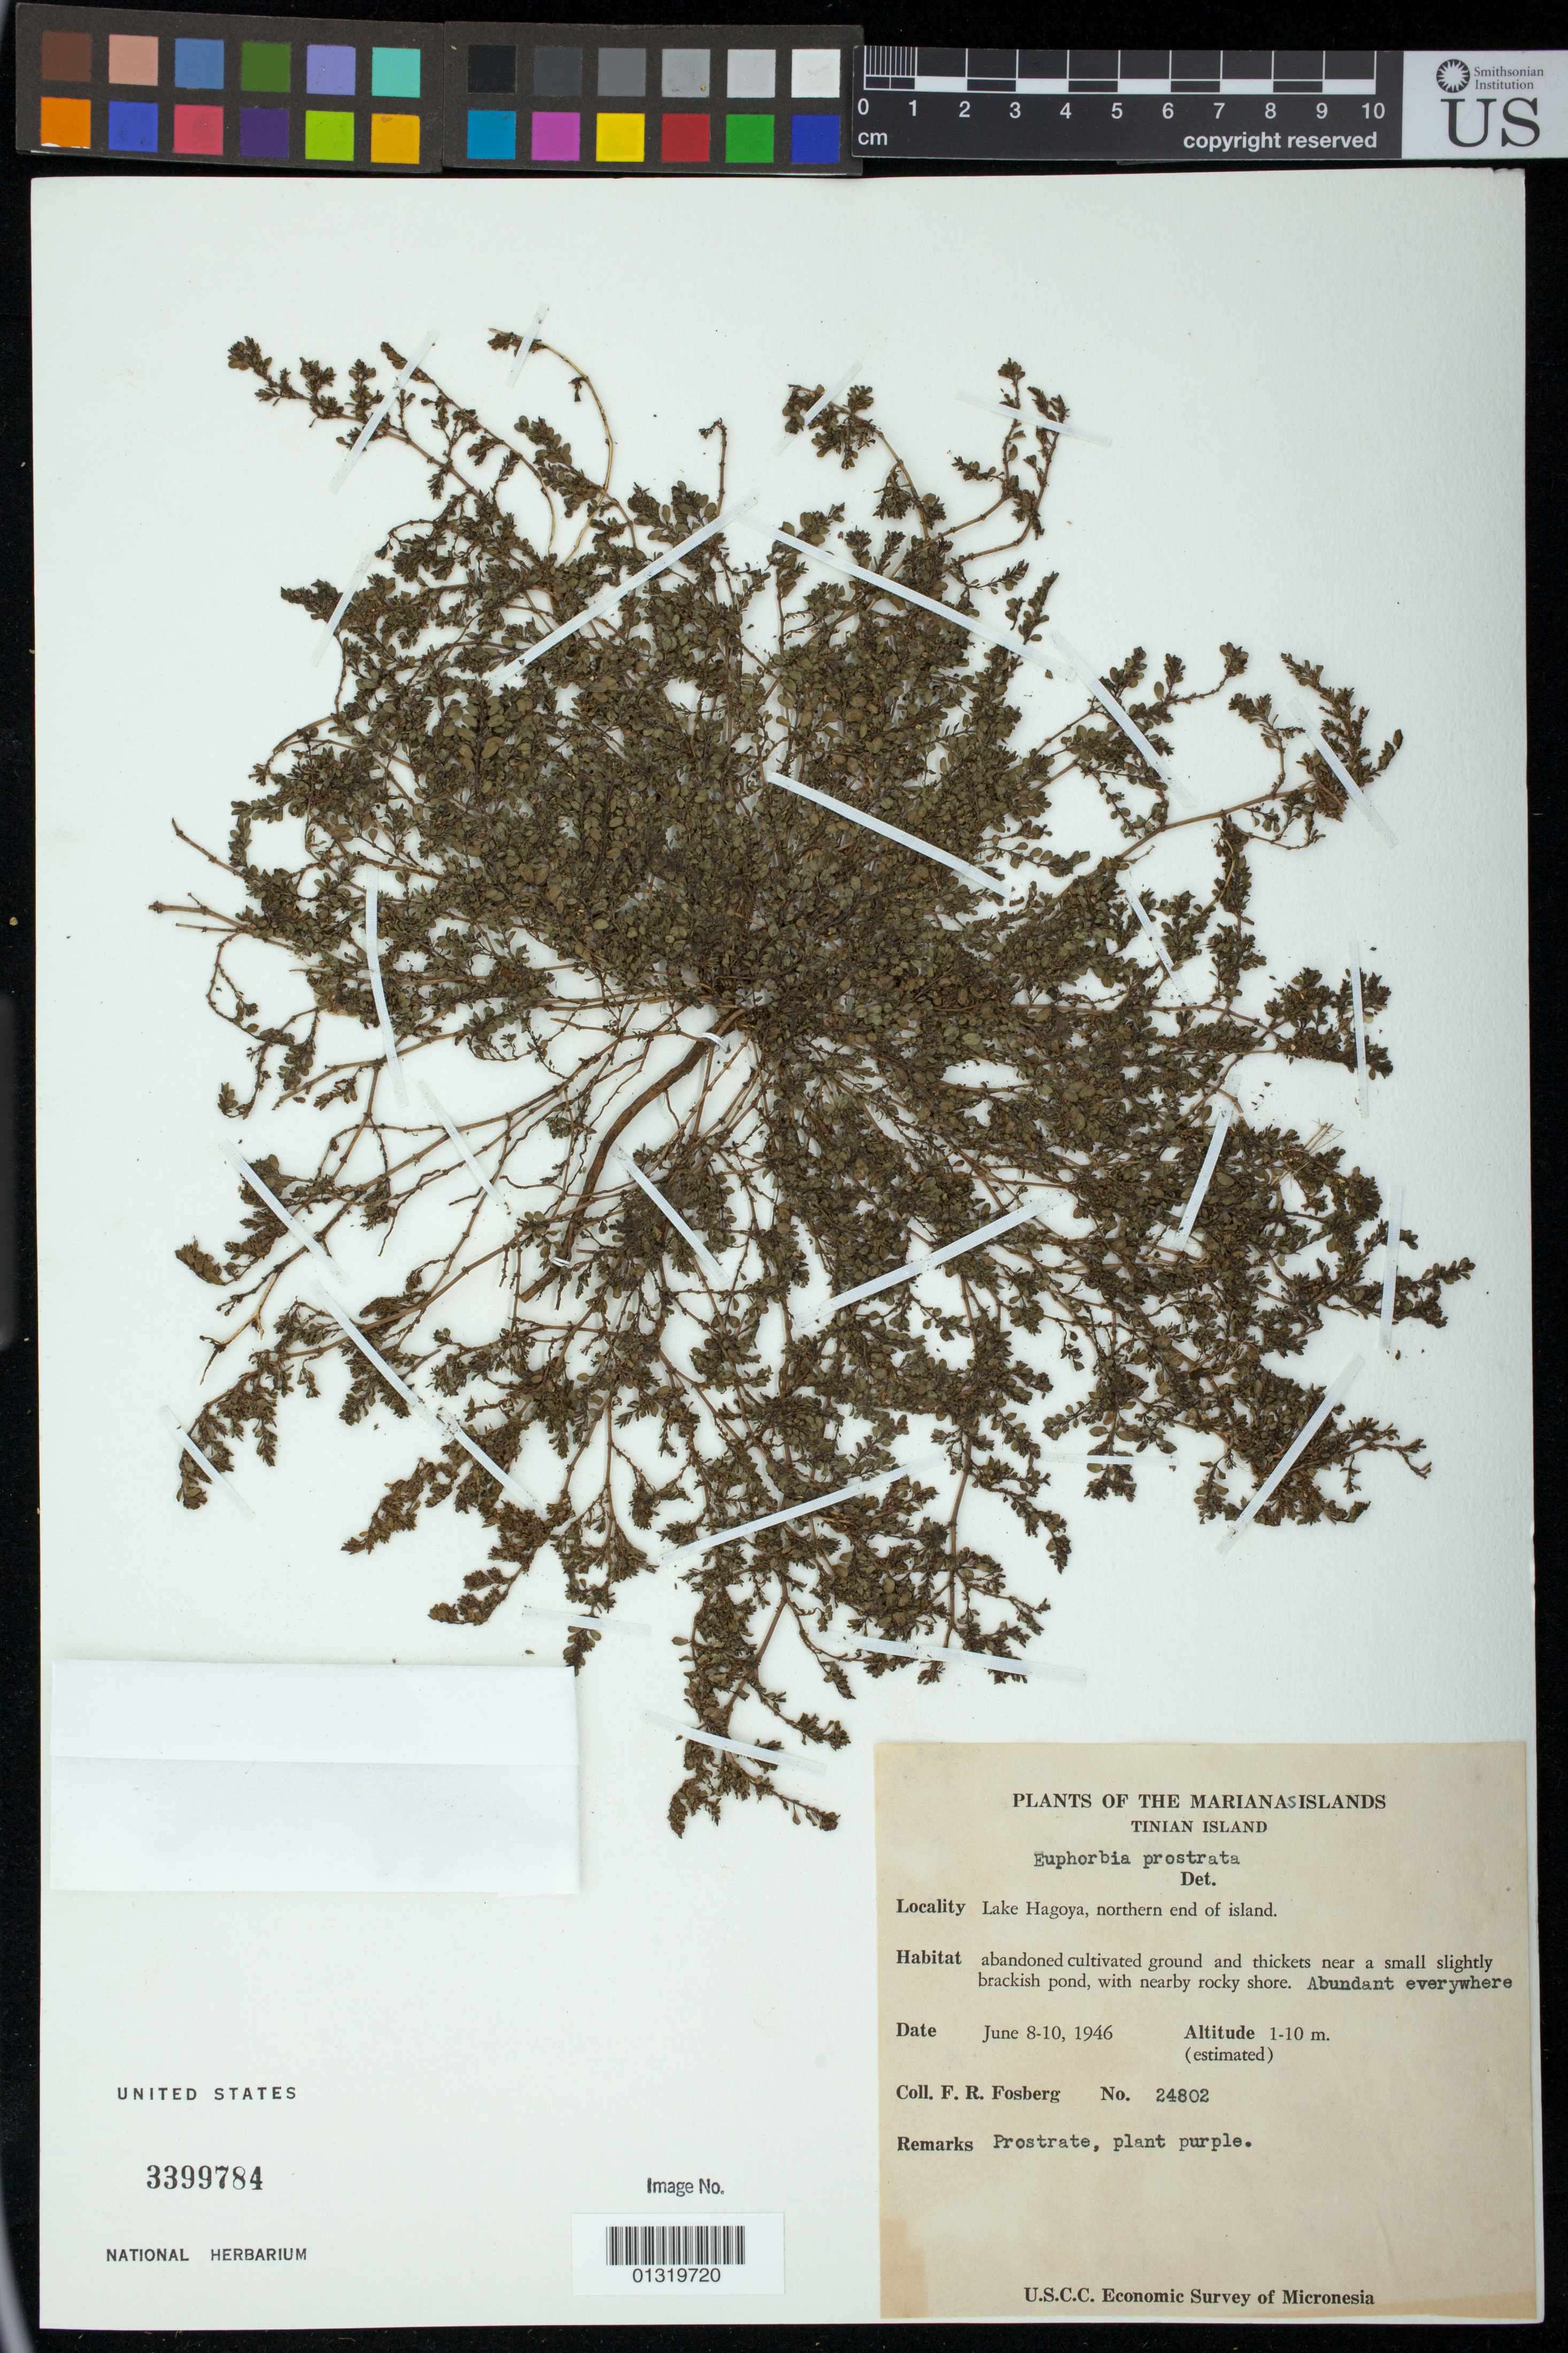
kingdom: Plantae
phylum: Tracheophyta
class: Magnoliopsida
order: Malpighiales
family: Euphorbiaceae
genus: Euphorbia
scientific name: Euphorbia prostrata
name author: Aiton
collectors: F. R. Fosberg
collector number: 24802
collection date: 1946-06-08/1946-06-10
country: Northern Mariana Islands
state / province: Tinian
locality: Lake Hagoya [Hagoi], northern end of island.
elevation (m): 1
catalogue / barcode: US 3399784